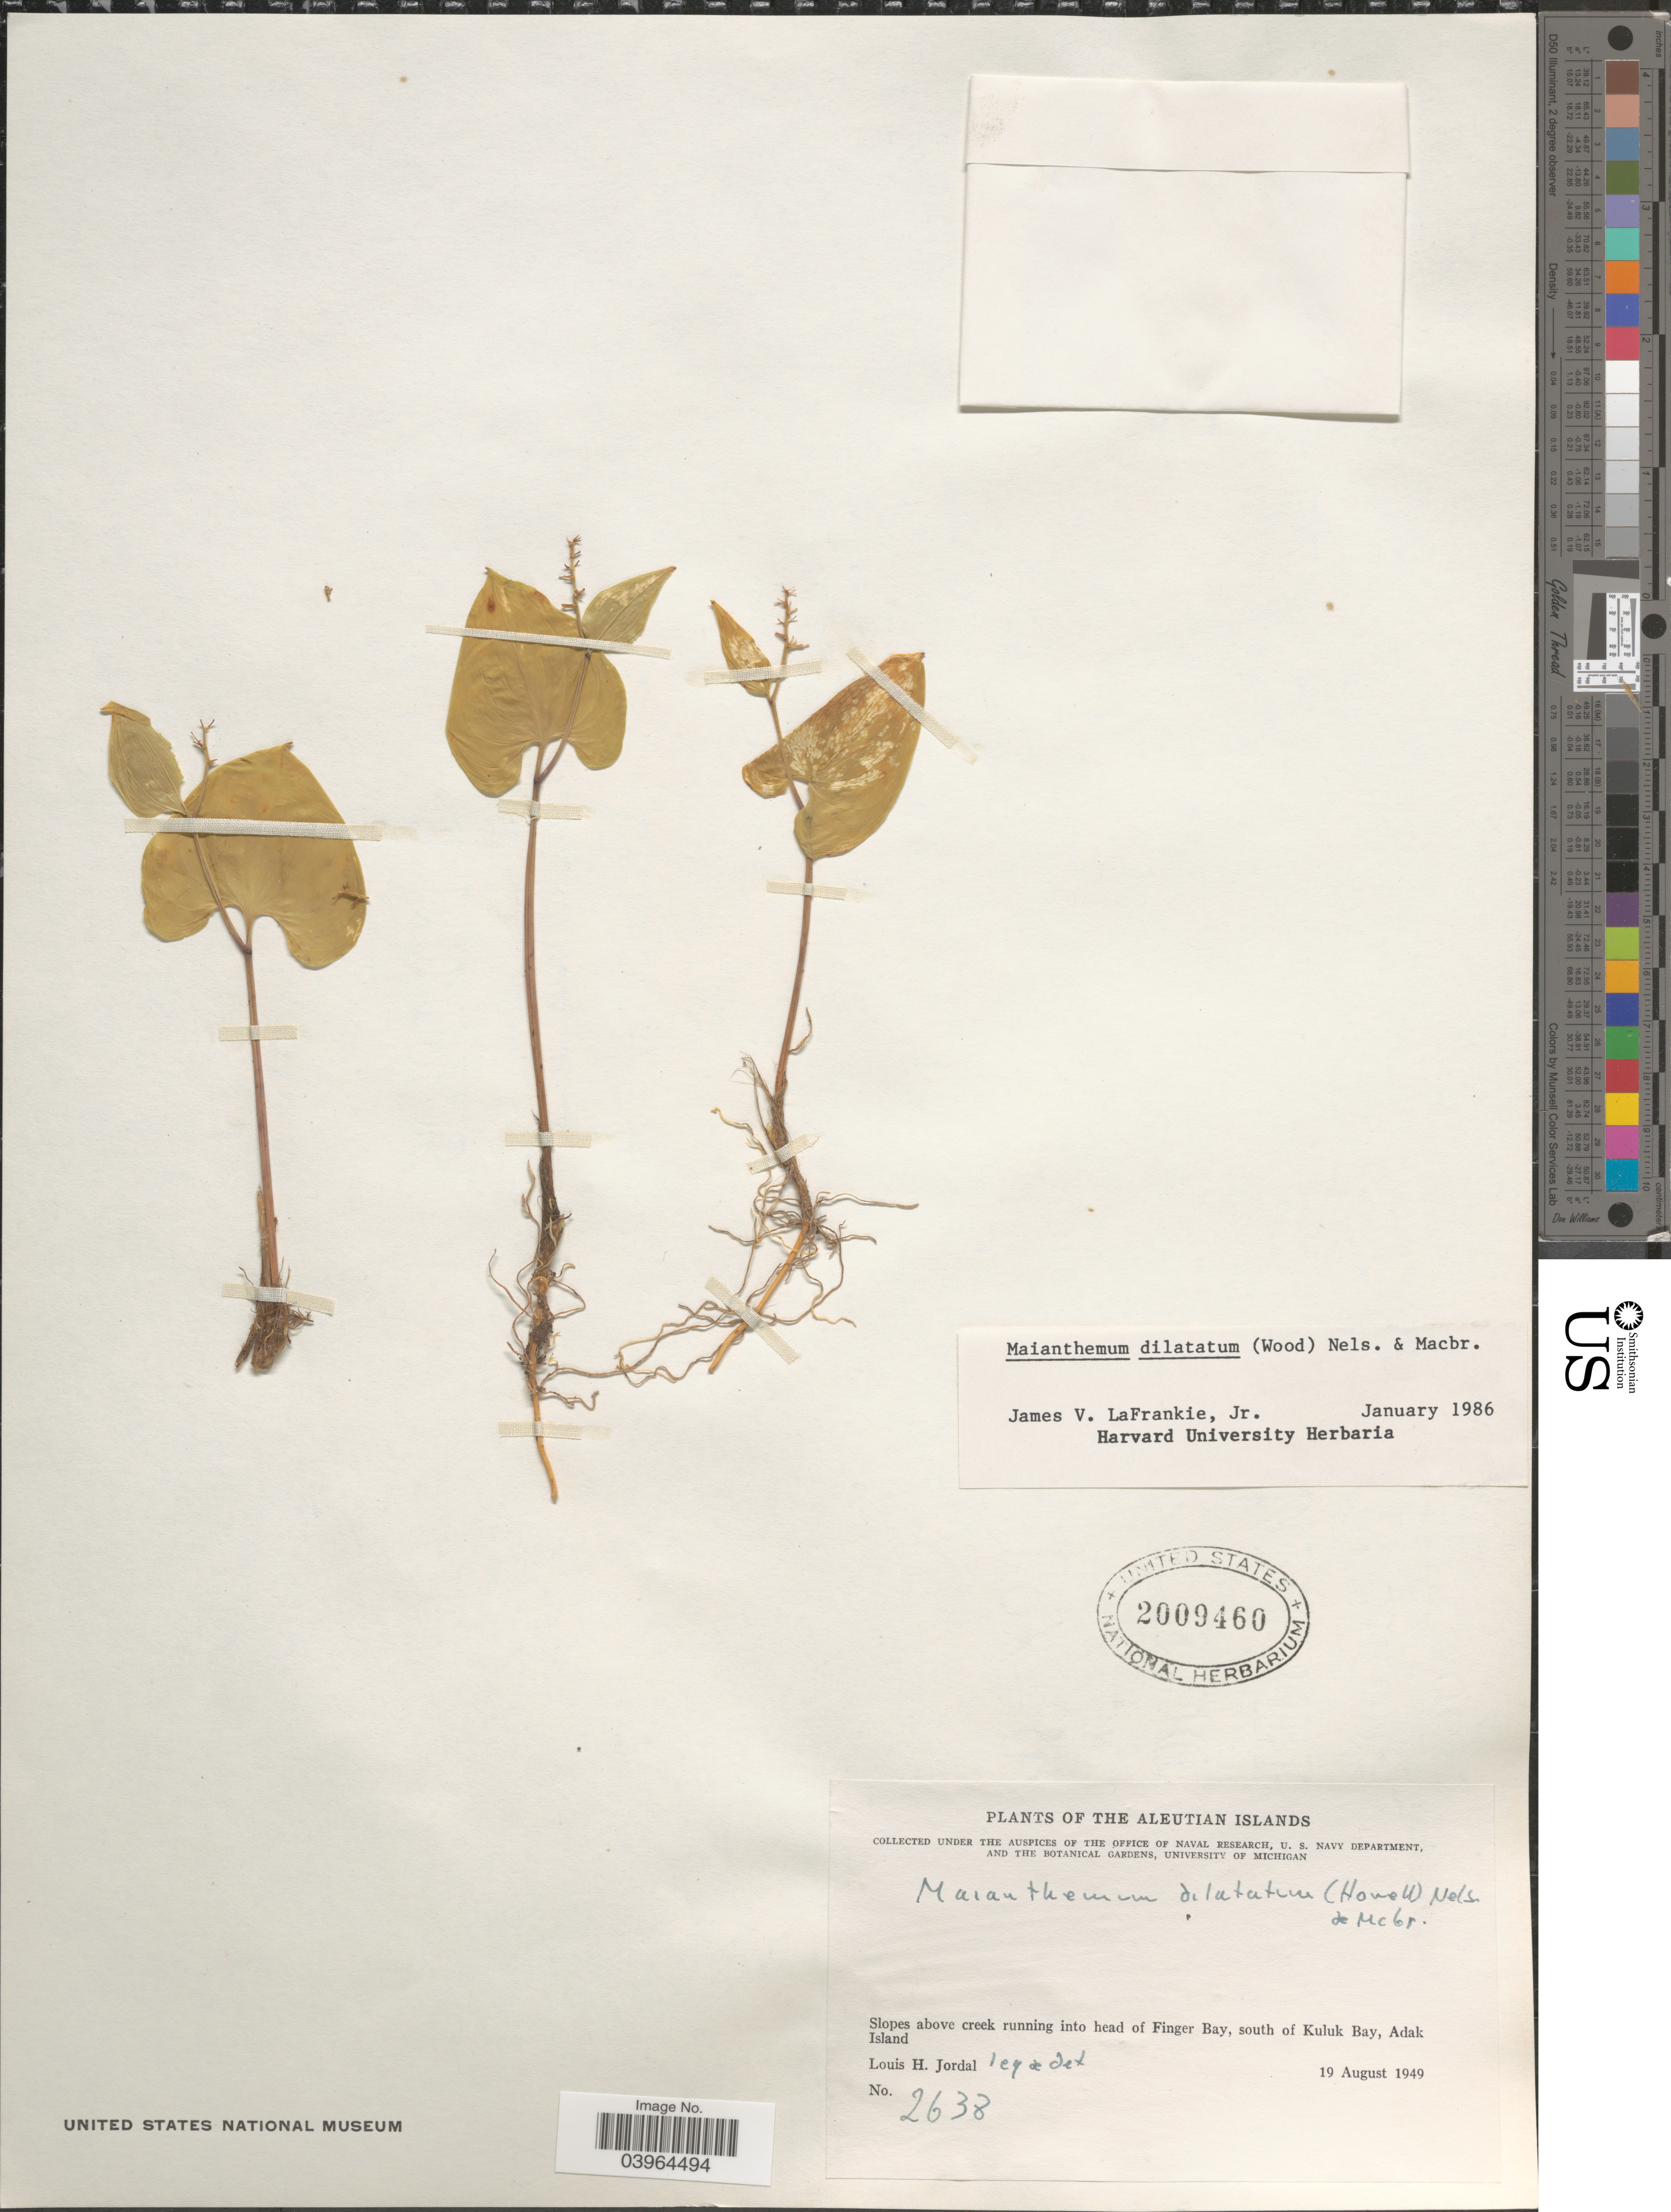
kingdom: Plantae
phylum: Tracheophyta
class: Liliopsida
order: Asparagales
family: Asparagaceae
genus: Maianthemum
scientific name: Maianthemum dilatatum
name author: (Alph. Wood) A. Nelson & J.F. Macbr.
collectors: L. Jordal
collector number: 2638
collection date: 1949-08-19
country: United States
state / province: Alaska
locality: The Aleutian Islands. Slopes above creek running into head of Finger Bay, south of Kuluk Bay, Adak Island.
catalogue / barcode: US 2009460